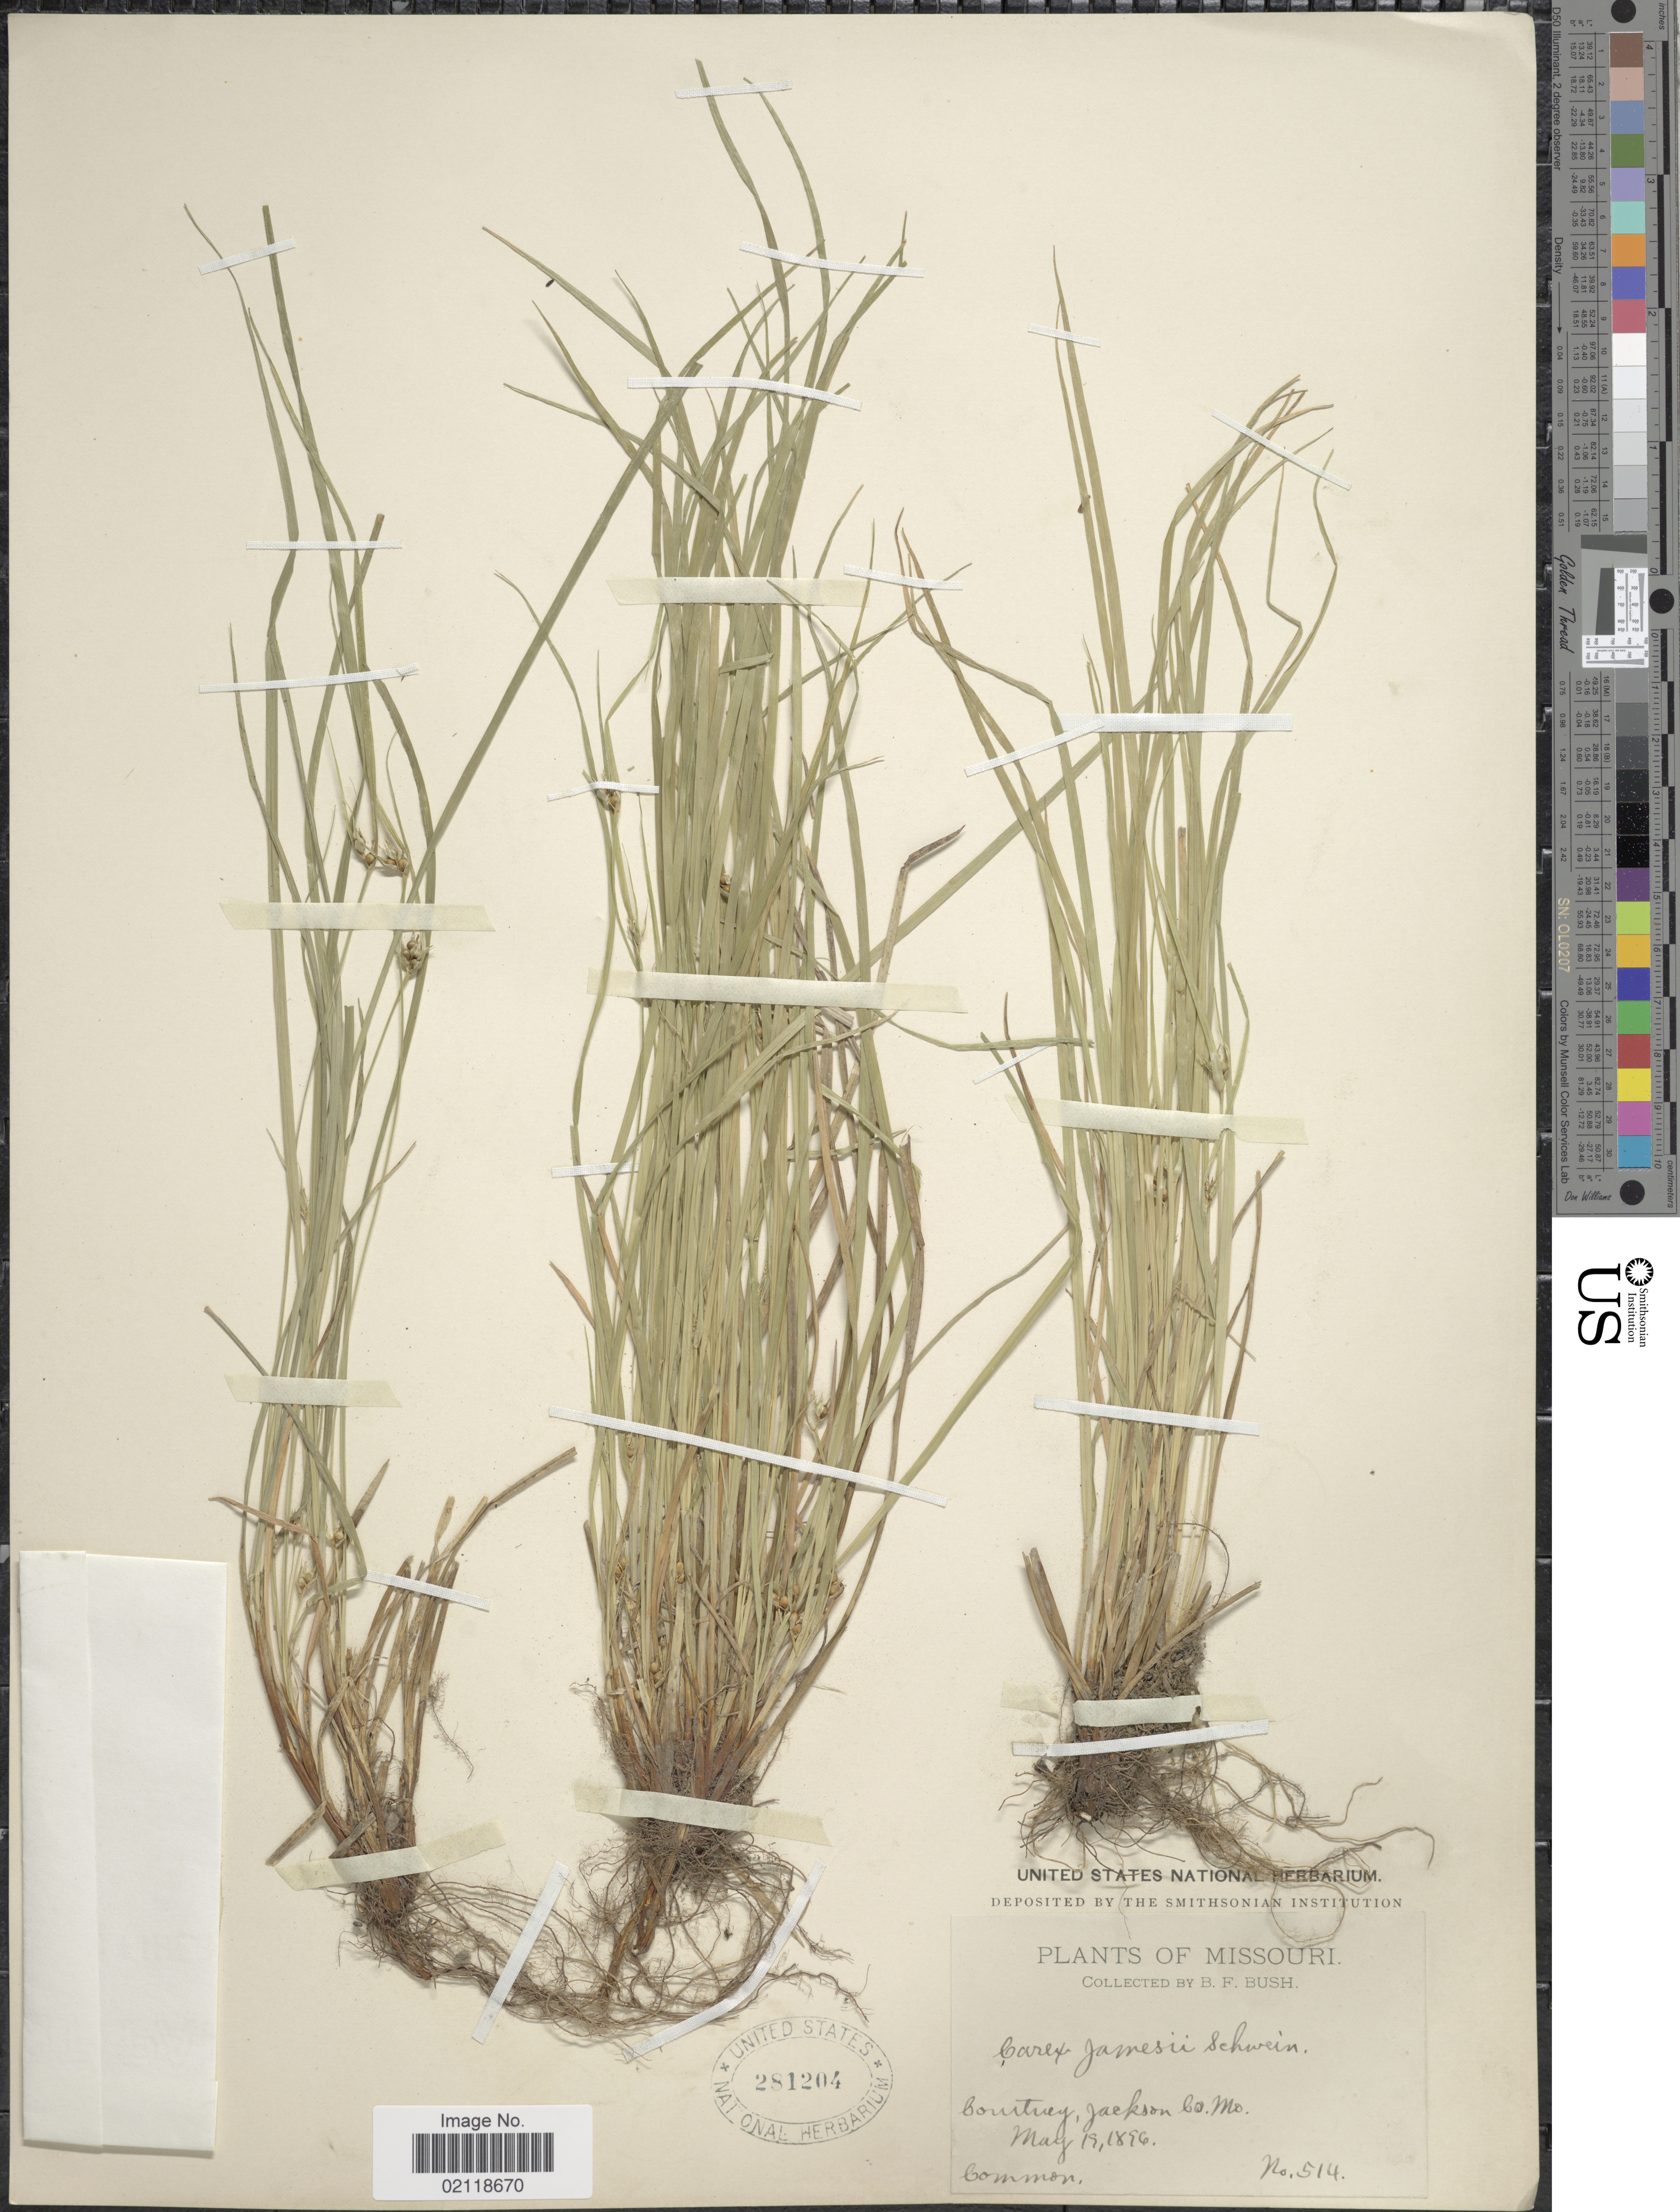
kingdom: Plantae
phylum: Tracheophyta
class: Liliopsida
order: Poales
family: Cyperaceae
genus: Carex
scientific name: Carex jamesii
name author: Schwein.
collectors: B. F. Bush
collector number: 514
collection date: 1896-05-19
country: United States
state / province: Missouri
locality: Courtney, Jackson Co.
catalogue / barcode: US 281204